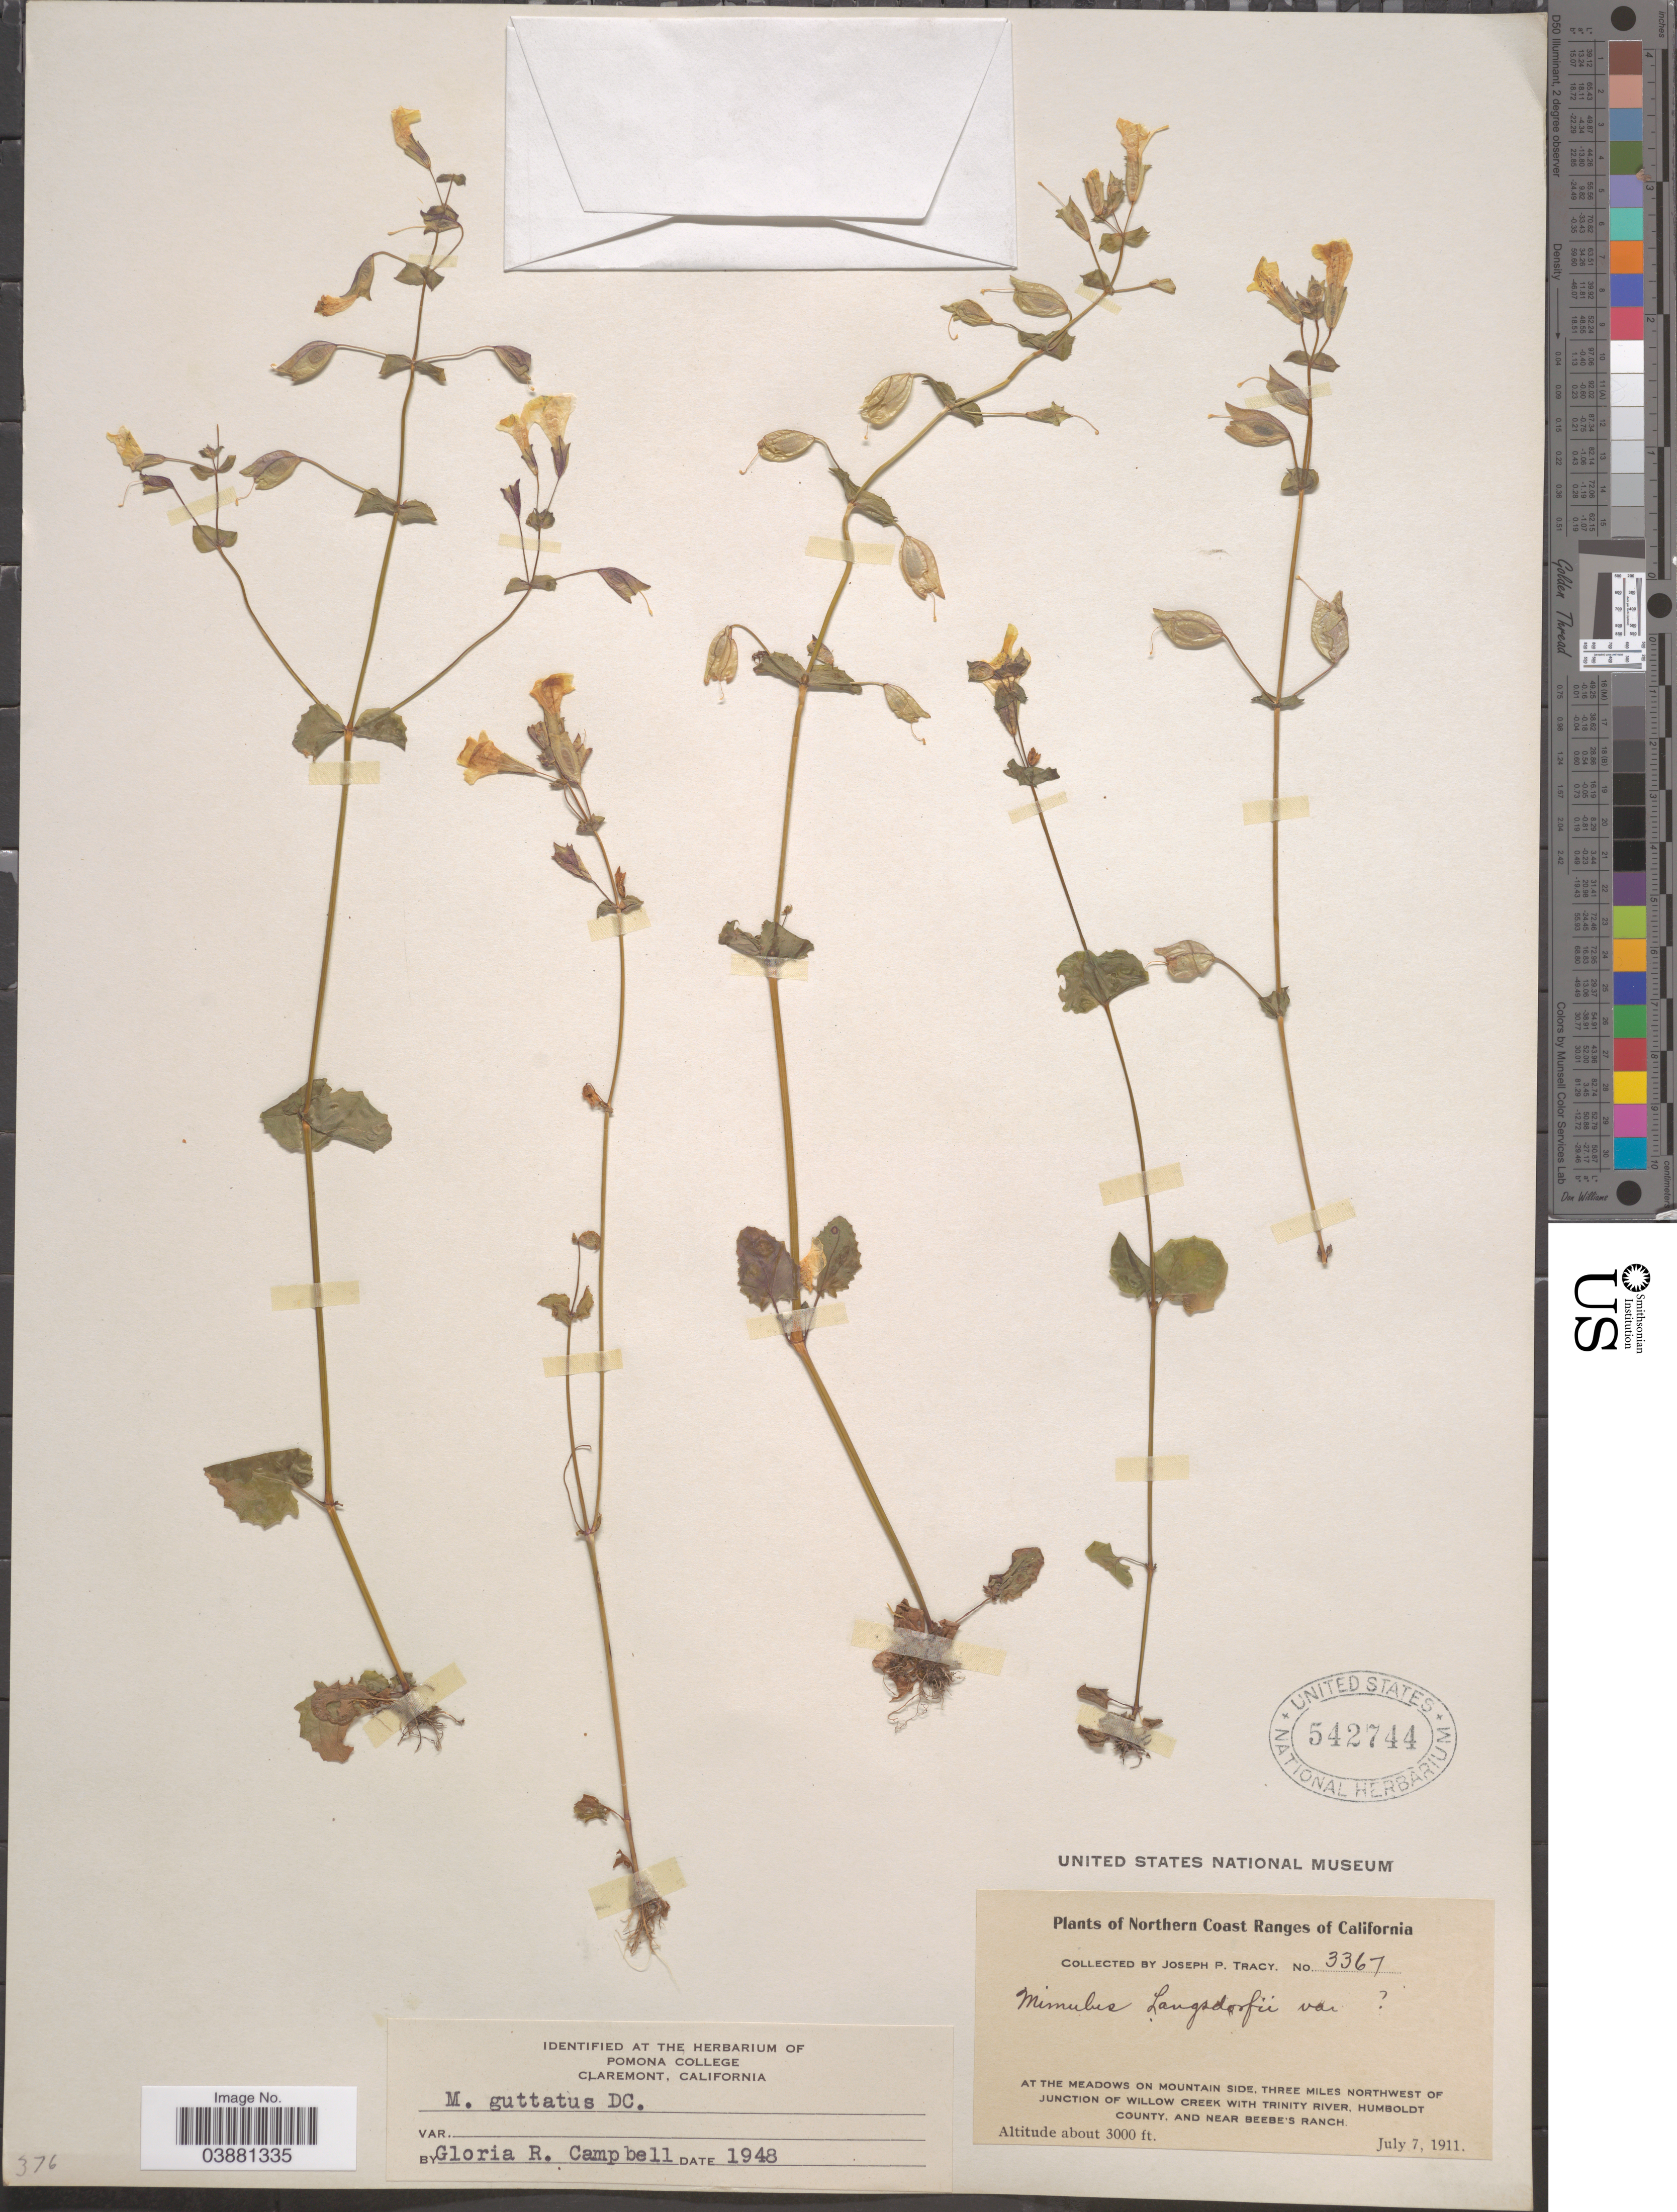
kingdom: Plantae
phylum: Tracheophyta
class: Magnoliopsida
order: Lamiales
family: Phrymaceae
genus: Mimulus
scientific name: Mimulus guttatus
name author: DC.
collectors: J. Tracy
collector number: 3367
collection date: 1911-07-07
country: United States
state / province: California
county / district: Humboldt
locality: Northern Coast Ranges. At the meadows on mountain side, three miles northwest of junction of Willow Creek with Trinity River, Humboldt County, and near Beebe's Ranch.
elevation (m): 914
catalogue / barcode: US 542744